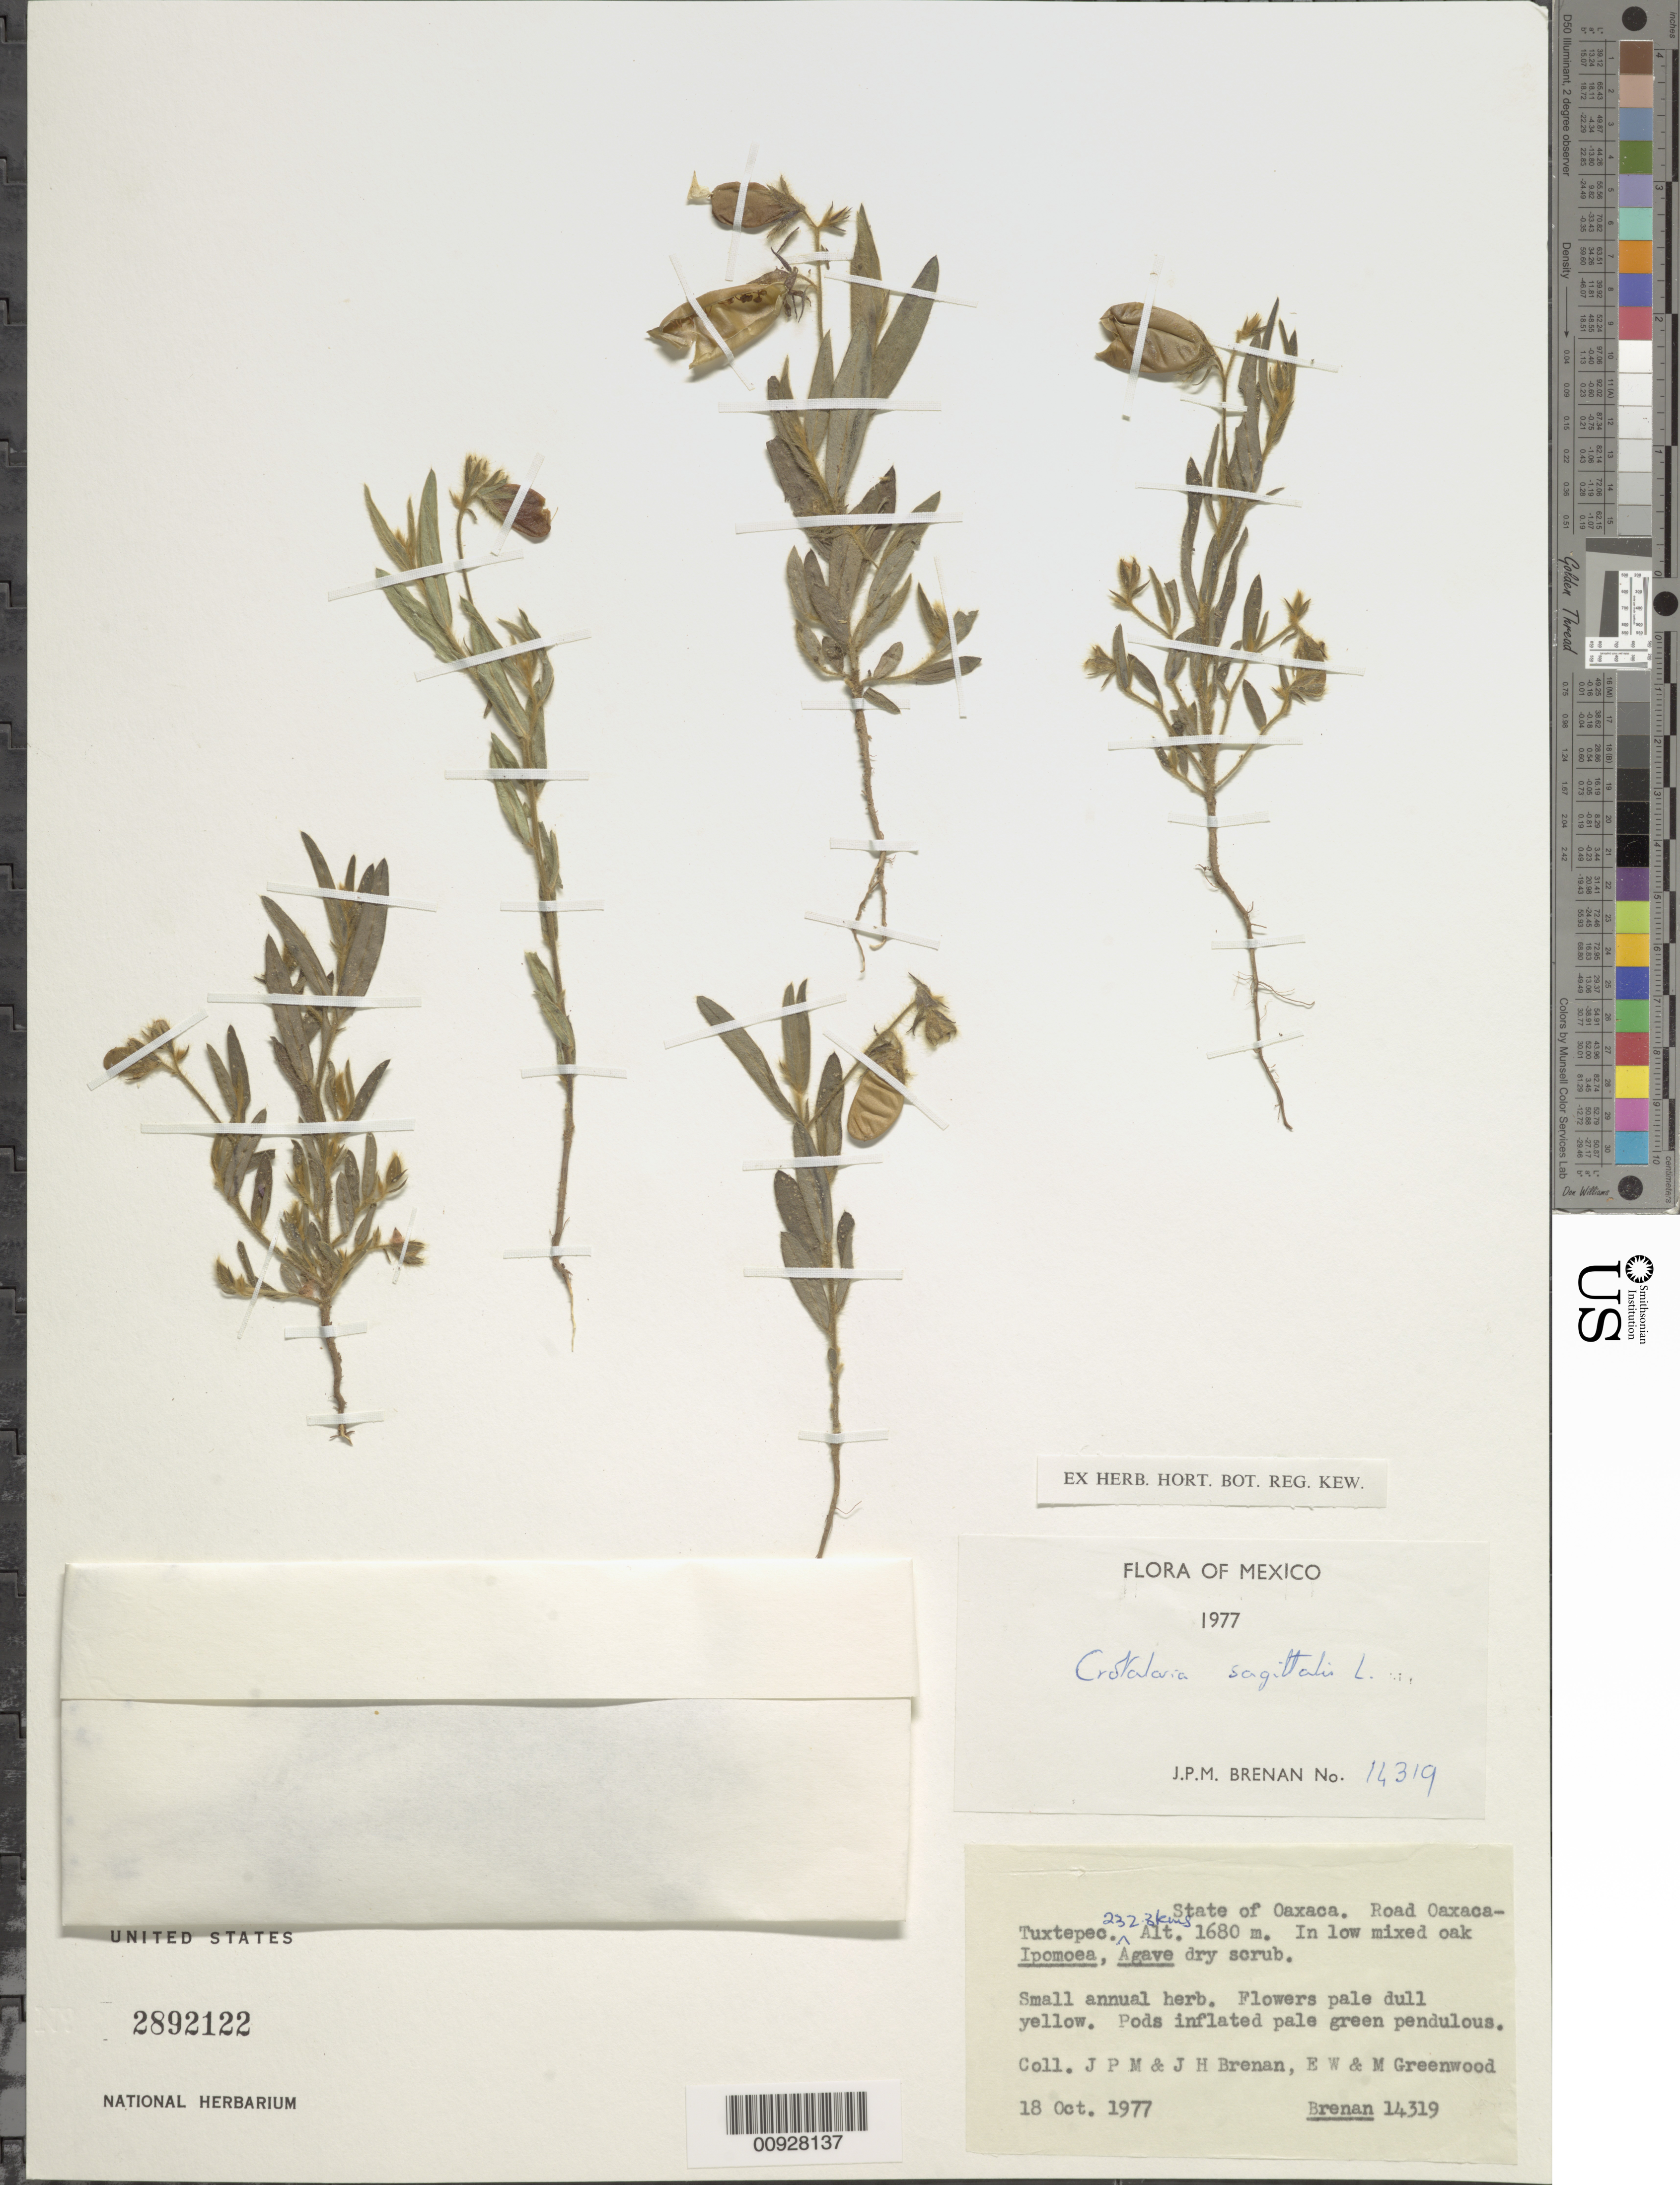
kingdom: Plantae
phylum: Tracheophyta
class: Magnoliopsida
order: Fabales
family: Fabaceae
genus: Crotalaria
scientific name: Crotalaria sagittalis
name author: L.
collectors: J. Brenan, J. H. Brenan, E. Greenwood & Greenwood, M.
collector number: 14319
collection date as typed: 18 Oct 1977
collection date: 1977-10-18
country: Mexico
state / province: Oaxaca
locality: Road Oaxaca - Tuxtepec 232.3 km.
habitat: In low mixed oak, Ipomoea, Agave dry scrub.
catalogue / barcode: US 2892122